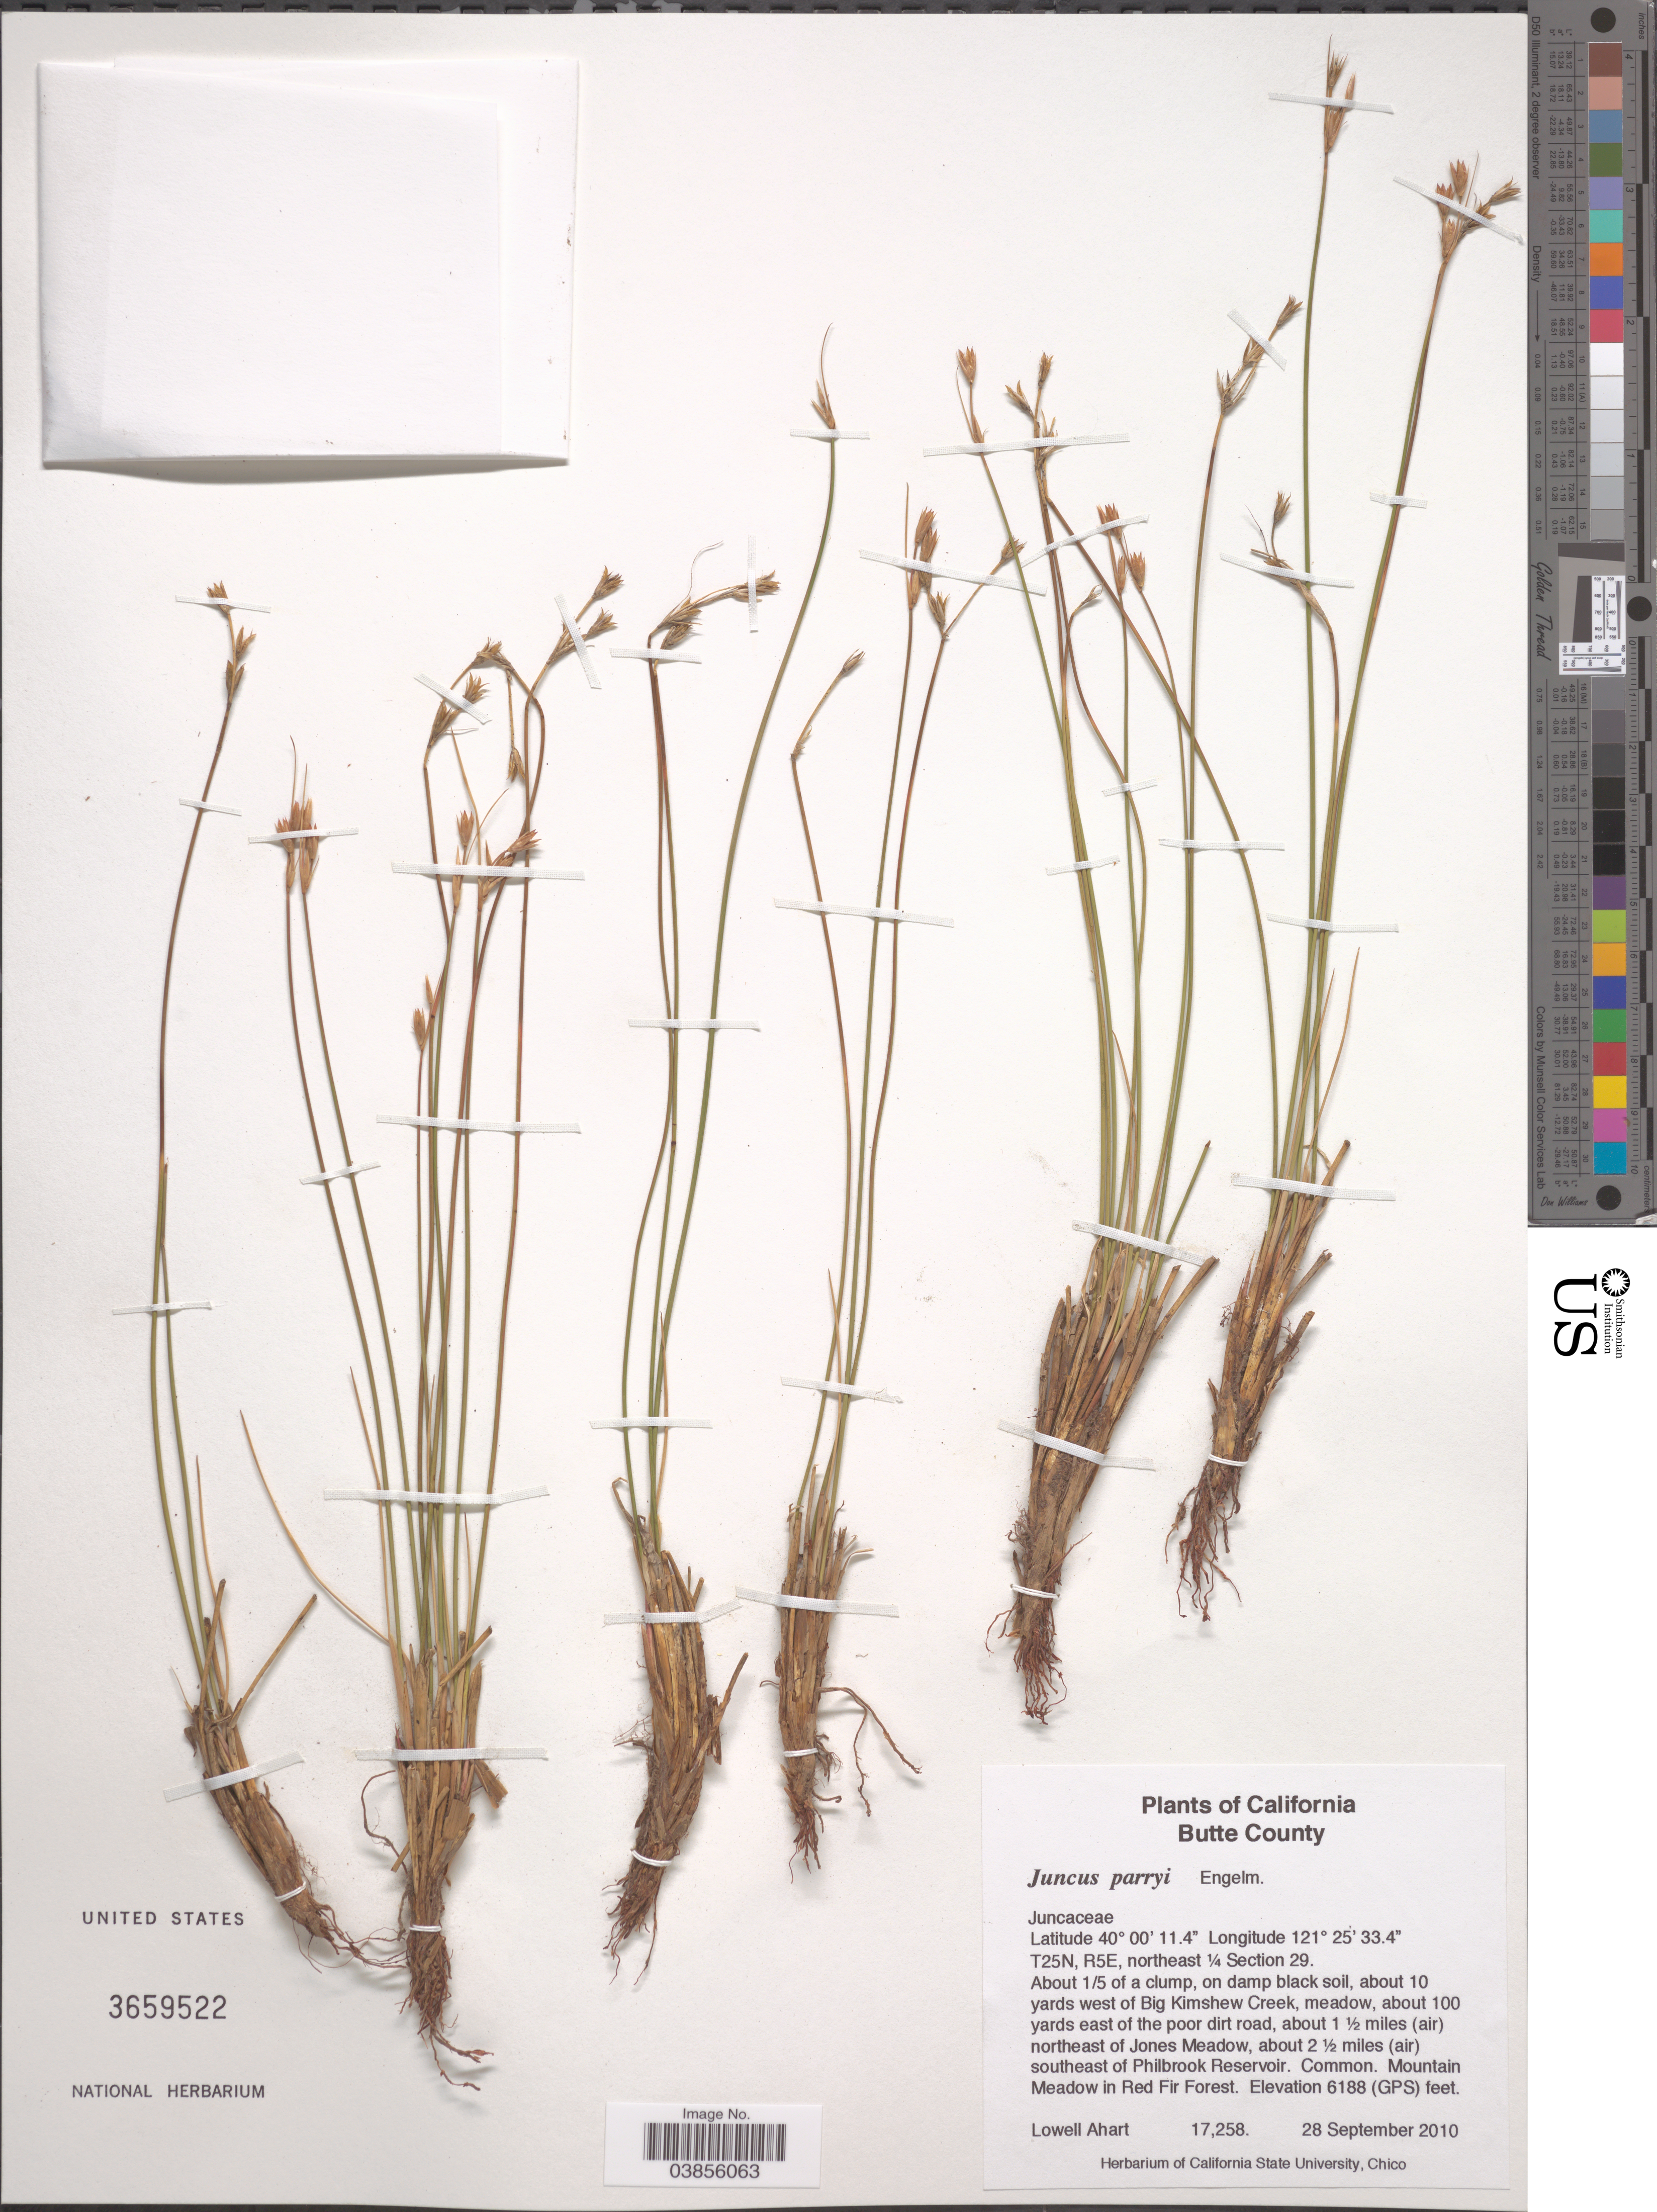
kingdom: Plantae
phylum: Tracheophyta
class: Liliopsida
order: Poales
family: Juncaceae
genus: Juncus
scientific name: Juncus parryi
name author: Engelm.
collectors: L. Ahart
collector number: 17258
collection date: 2010-09-28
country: United States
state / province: California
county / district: Butte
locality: Butte County. T25N, R5E, northeast ¼ Section 29. About 10 yards west of Big Kimshew Creek, meadow, about 100 yards east of the poor dirt road, about 1 ½ miles (air) northeast of Jones Meadow, about 2 ½ miles (air) southeast of Philbrook Reservoir. Mountain Meadow in Red Fir Forest.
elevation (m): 1886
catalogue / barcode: US 3659522